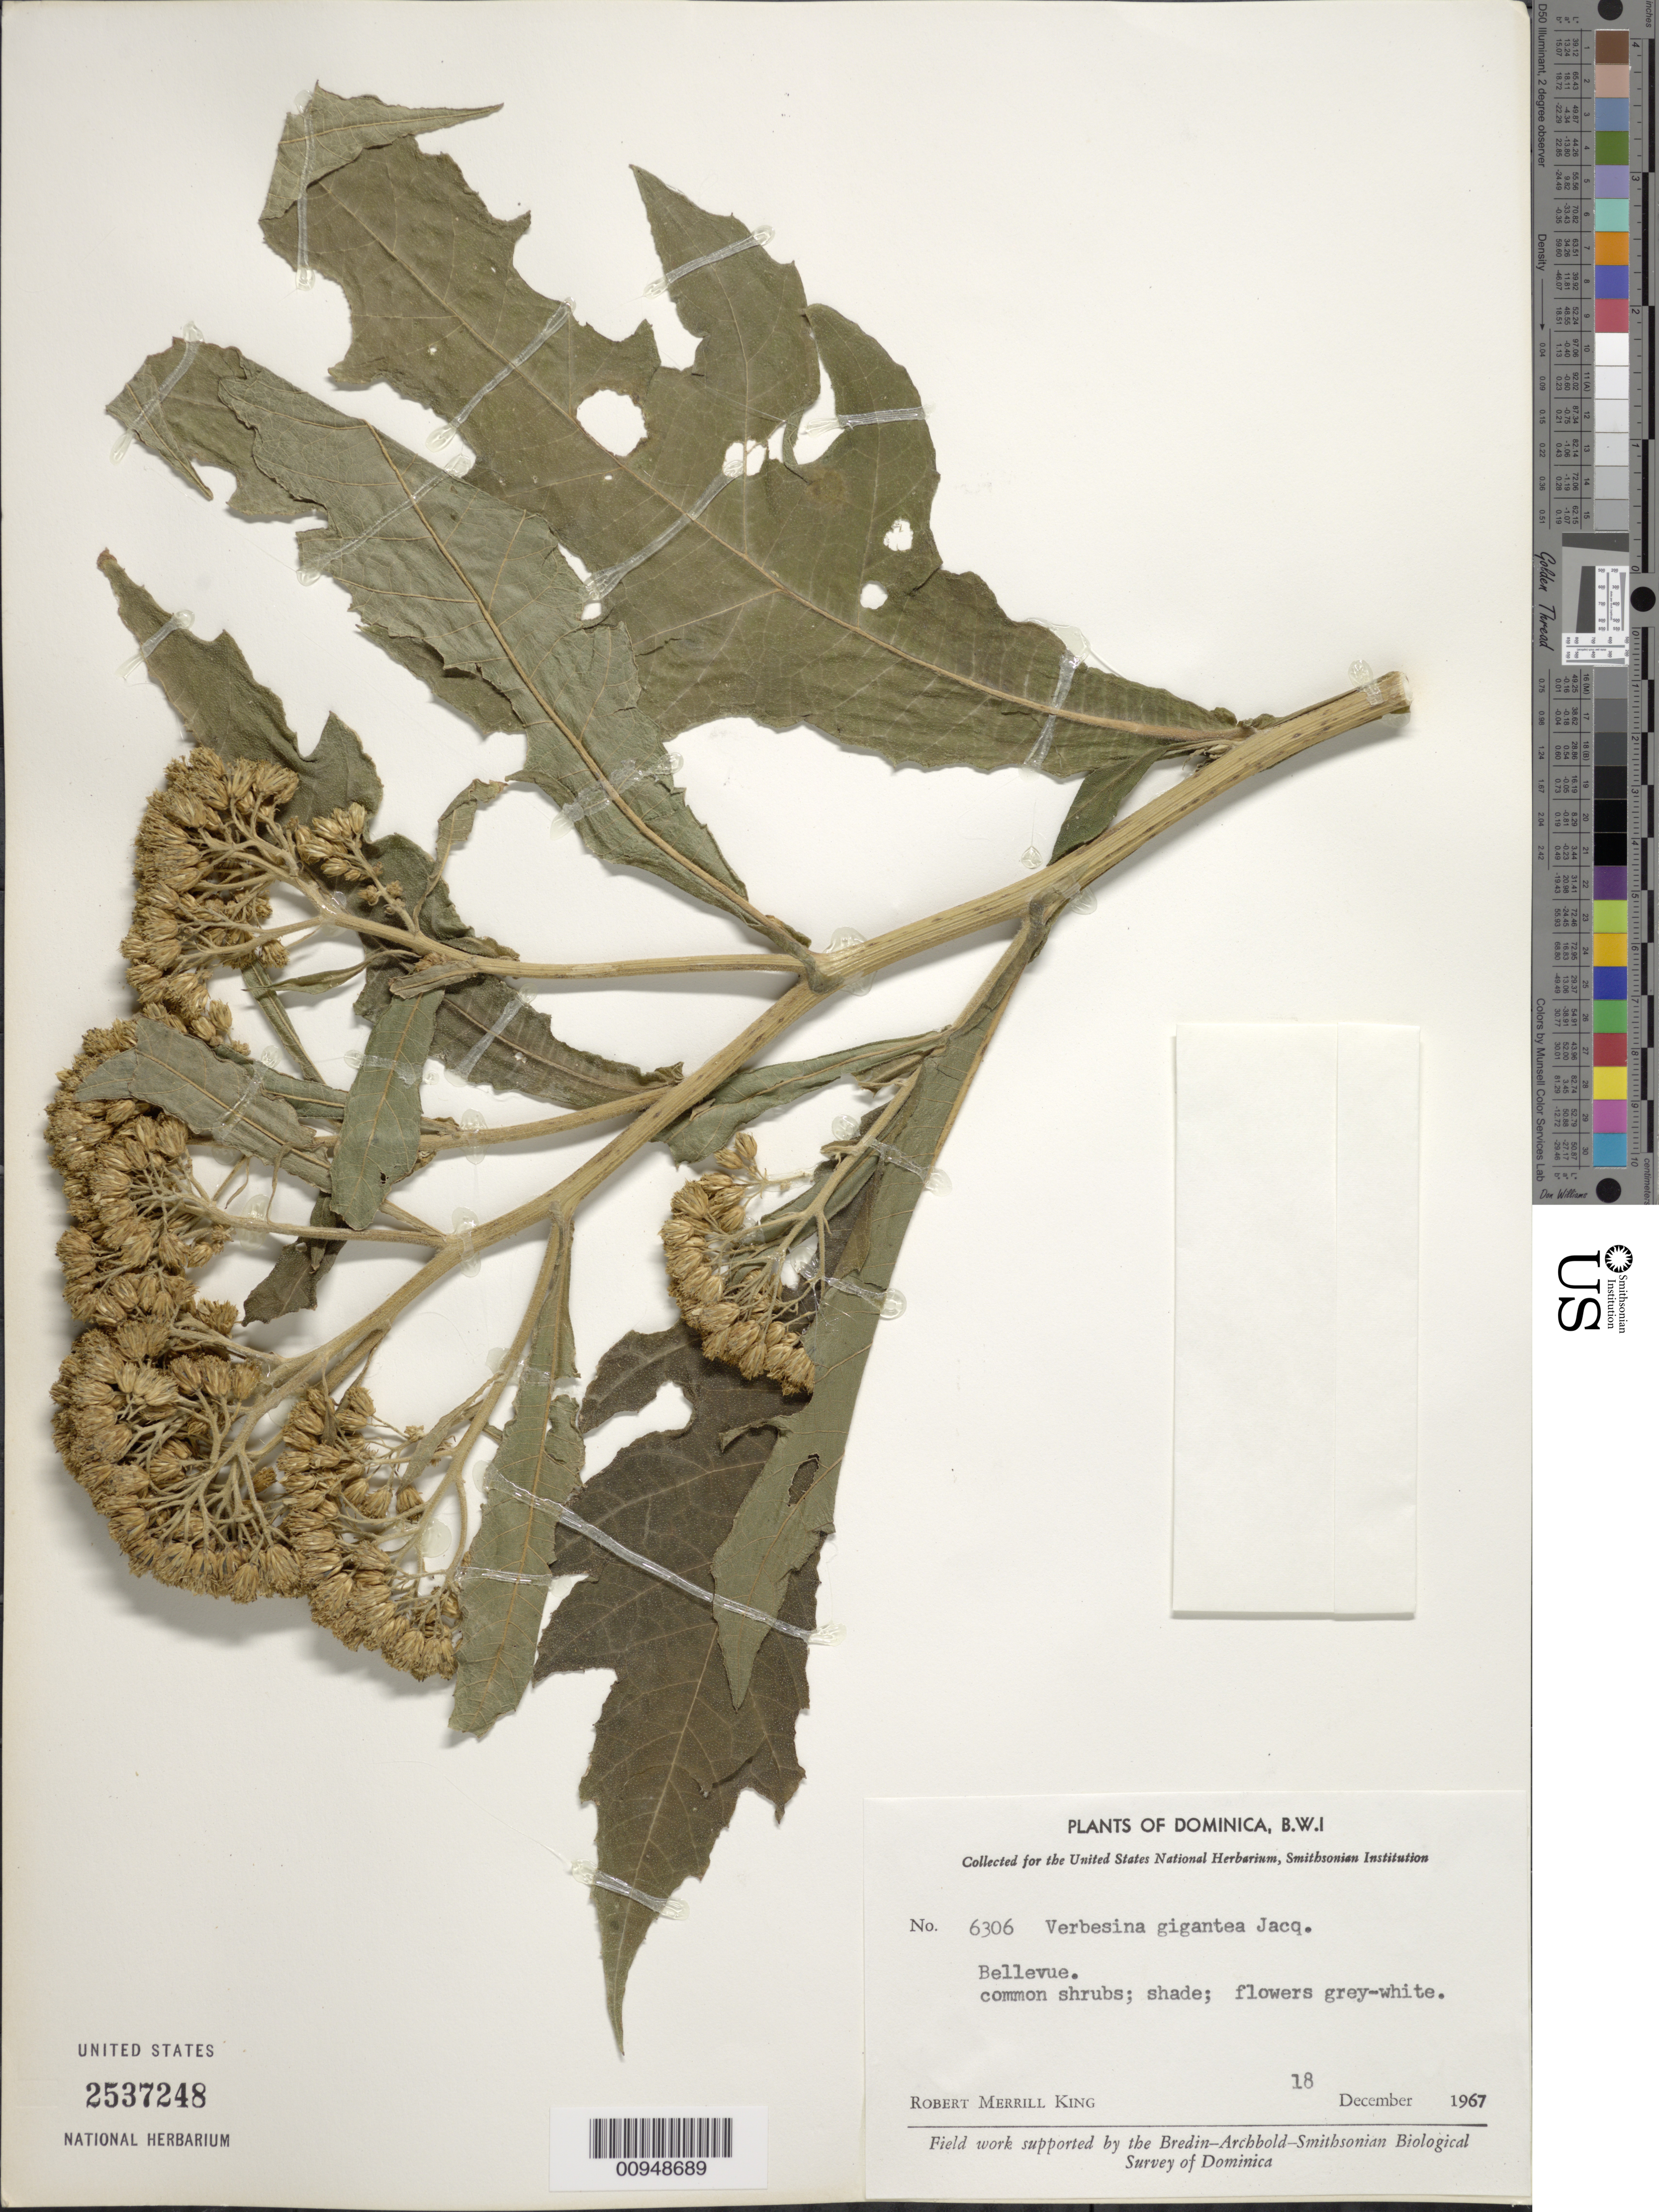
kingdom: Plantae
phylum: Tracheophyta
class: Magnoliopsida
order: Asterales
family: Asteraceae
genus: Verbesina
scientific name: Verbesina gigantea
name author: Jacq.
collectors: R. M. King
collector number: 6306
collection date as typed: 18 Dec 1967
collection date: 1967-12-18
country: Dominica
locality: Bellevue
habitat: Shade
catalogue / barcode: US 2537248